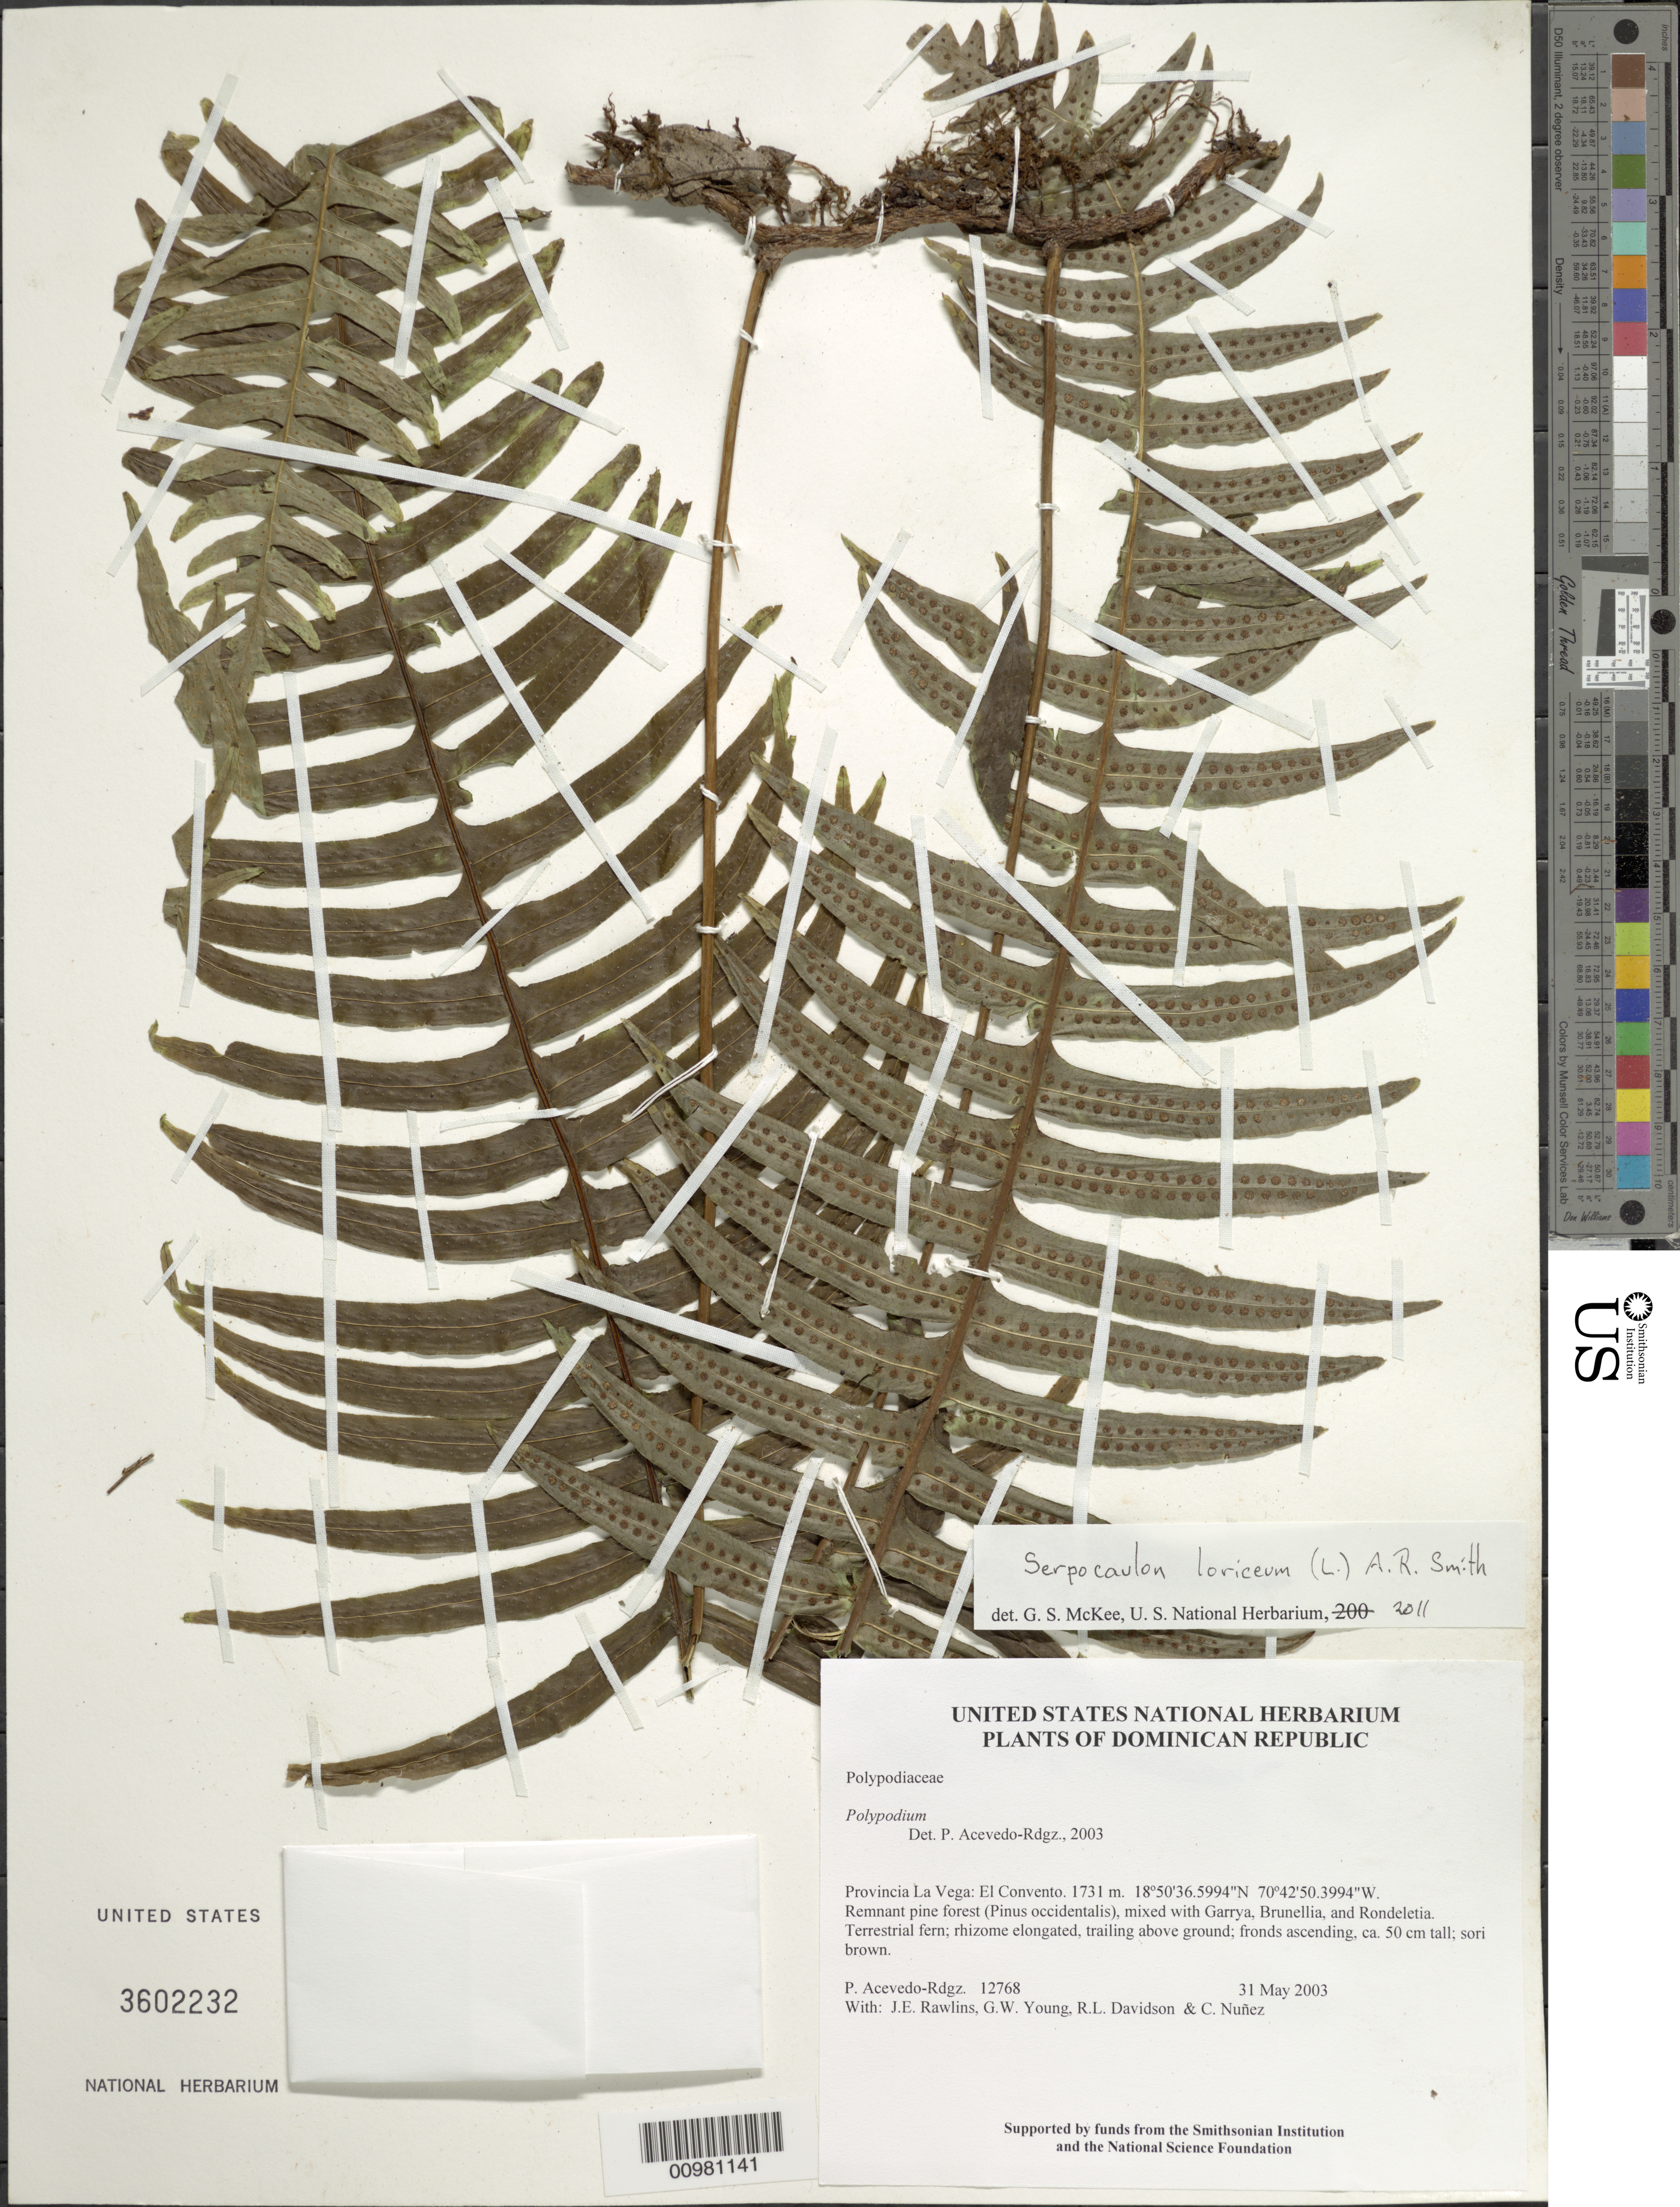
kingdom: Plantae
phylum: Tracheophyta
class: Polypodiopsida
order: Polypodiales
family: Polypodiaceae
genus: Serpocaulon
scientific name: Serpocaulon loriceum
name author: (L.) A.R. Sm.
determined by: McKee, G. S., (US), NMNH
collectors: P. Acevedo-Rodr., J. Rawlins, G. Young, R. Davidson & C. Nunez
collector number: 12768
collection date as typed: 31 May 2003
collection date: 2003-05-31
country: Dominican Republic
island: Hispaniola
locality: Provincia La Vega: El Convento.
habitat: Remnant pine forest (Pinus occidentalis), mixed with Garrya, Brunellia, and Rondeletia.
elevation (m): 1731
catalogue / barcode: US 3602232